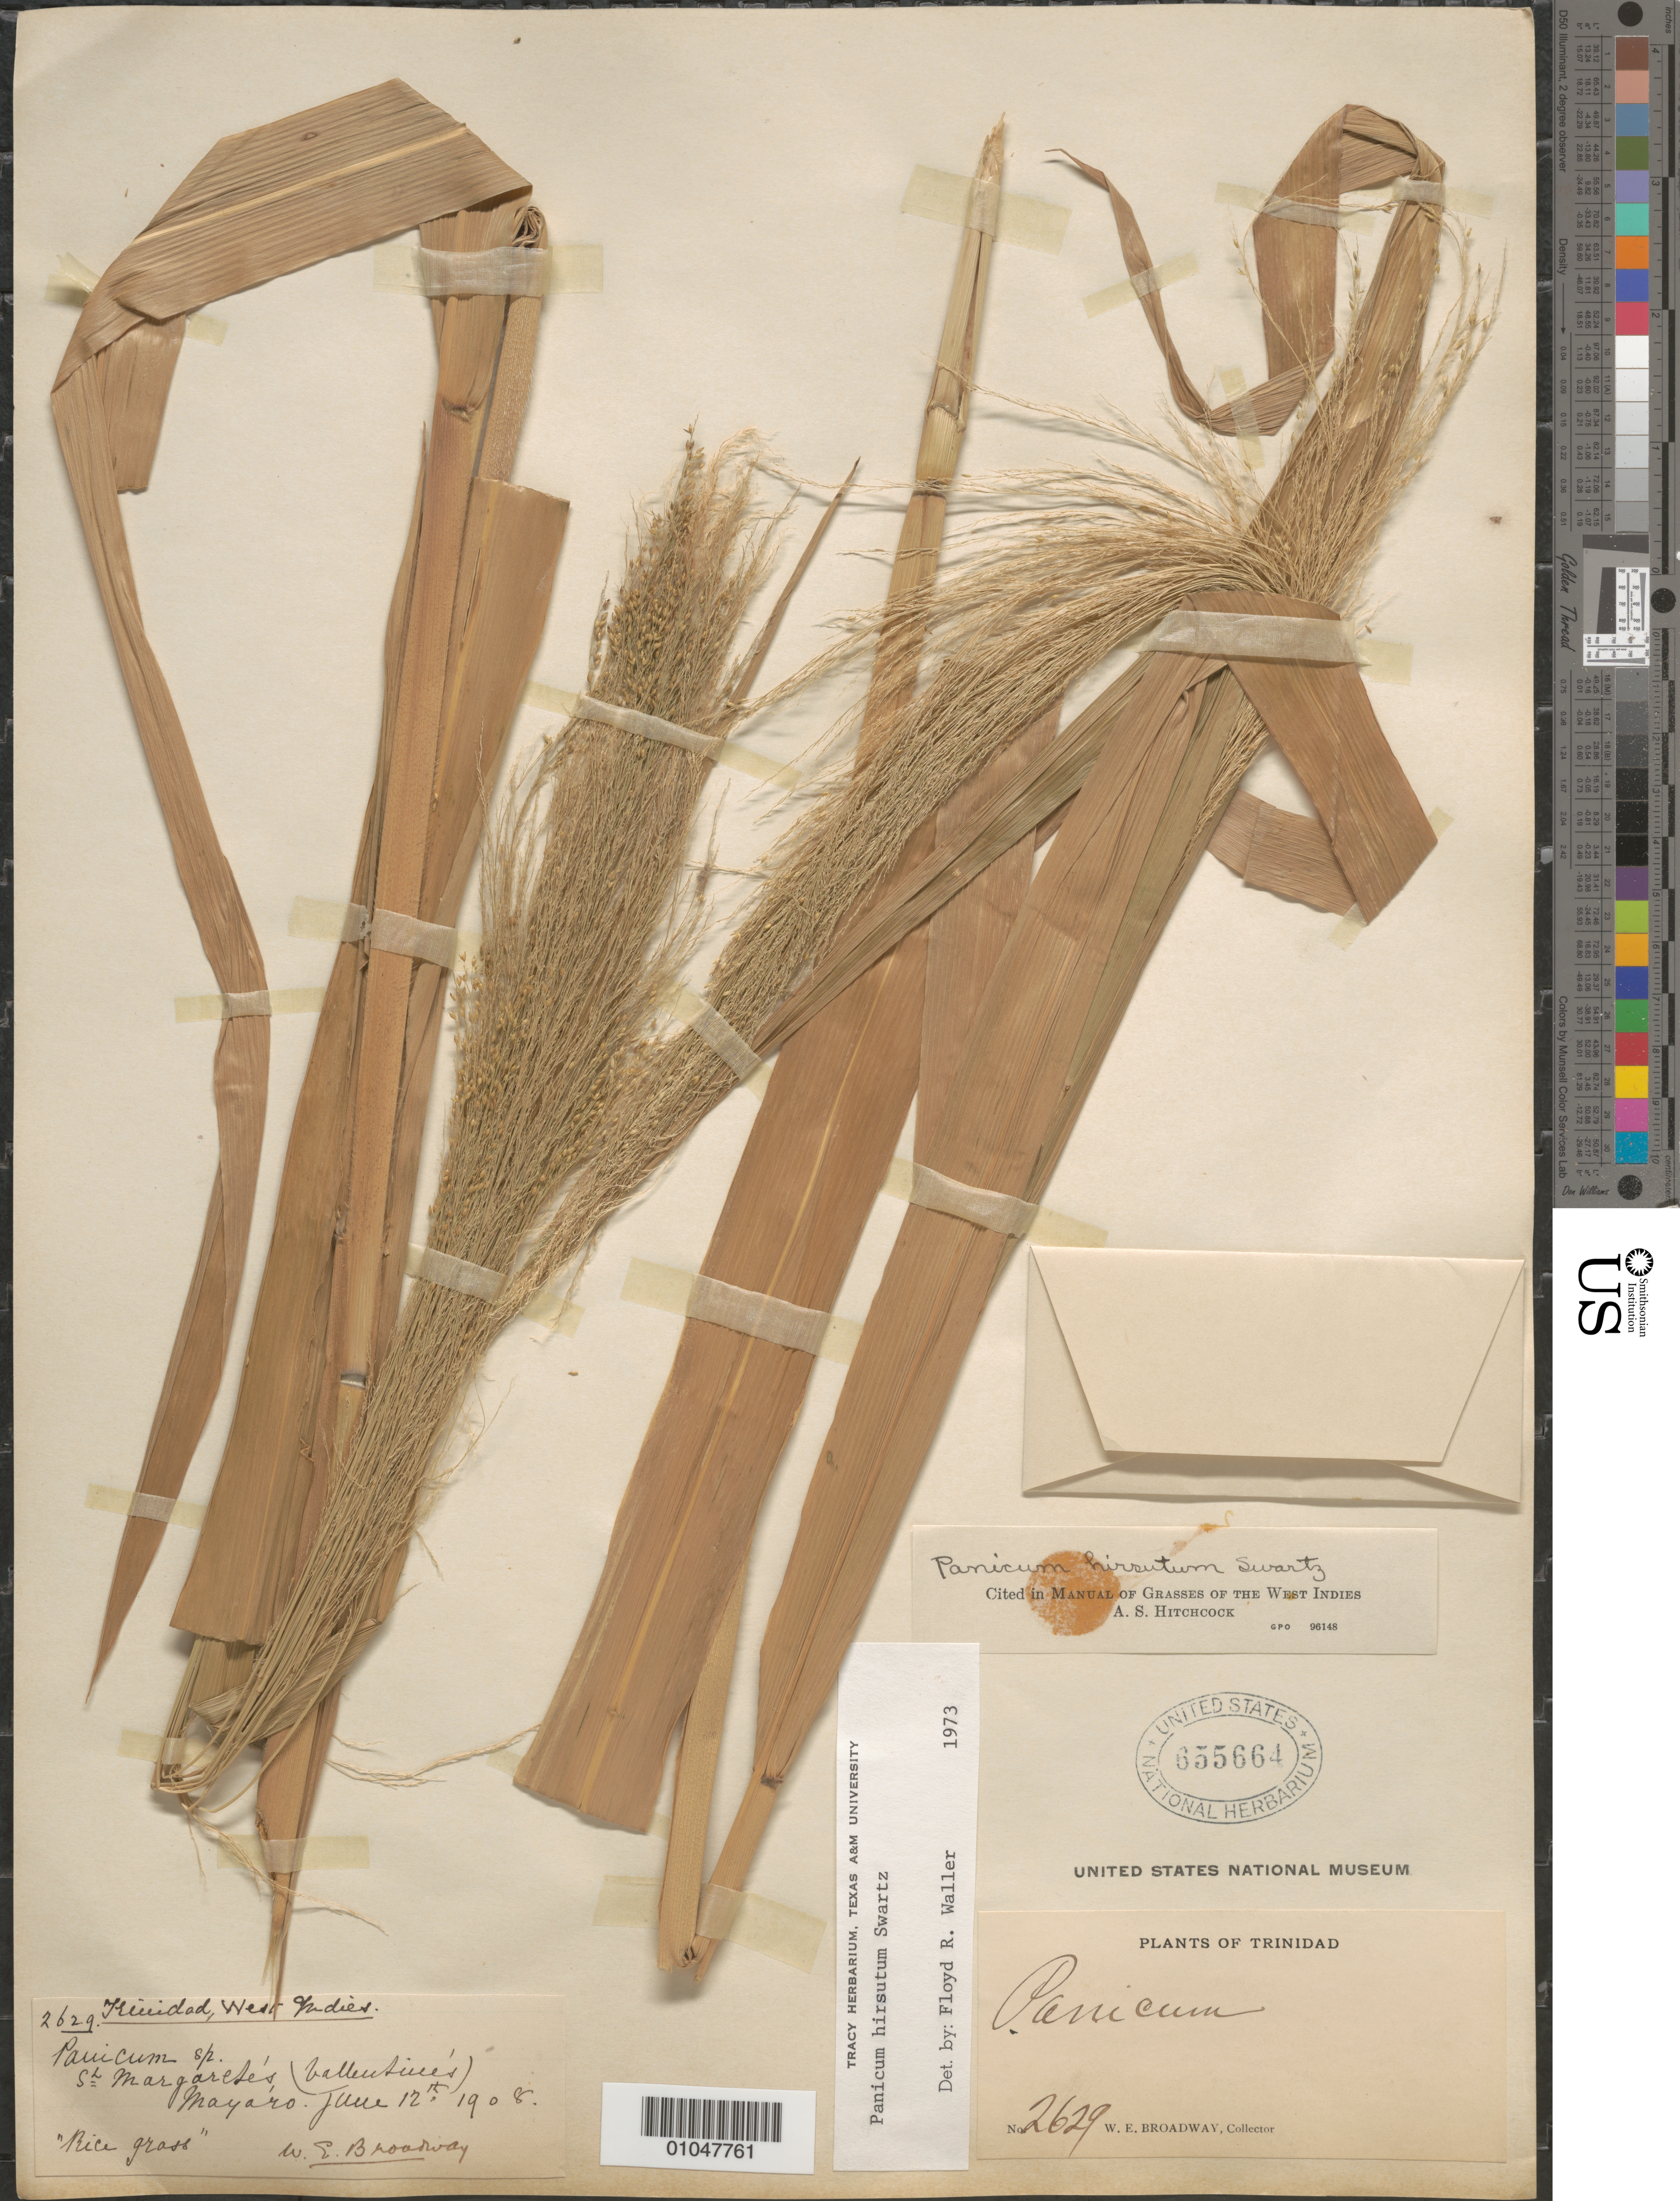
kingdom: Plantae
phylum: Tracheophyta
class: Liliopsida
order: Poales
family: Poaceae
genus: Panicum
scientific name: Panicum hirsutum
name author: Sw.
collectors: W. E. Broadway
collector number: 2629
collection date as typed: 12 Jun 1908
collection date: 1908-06-12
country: Trinidad and Tobago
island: Trinidad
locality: St. Margaretes (Vallentines), Mayaro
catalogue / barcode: US 655664